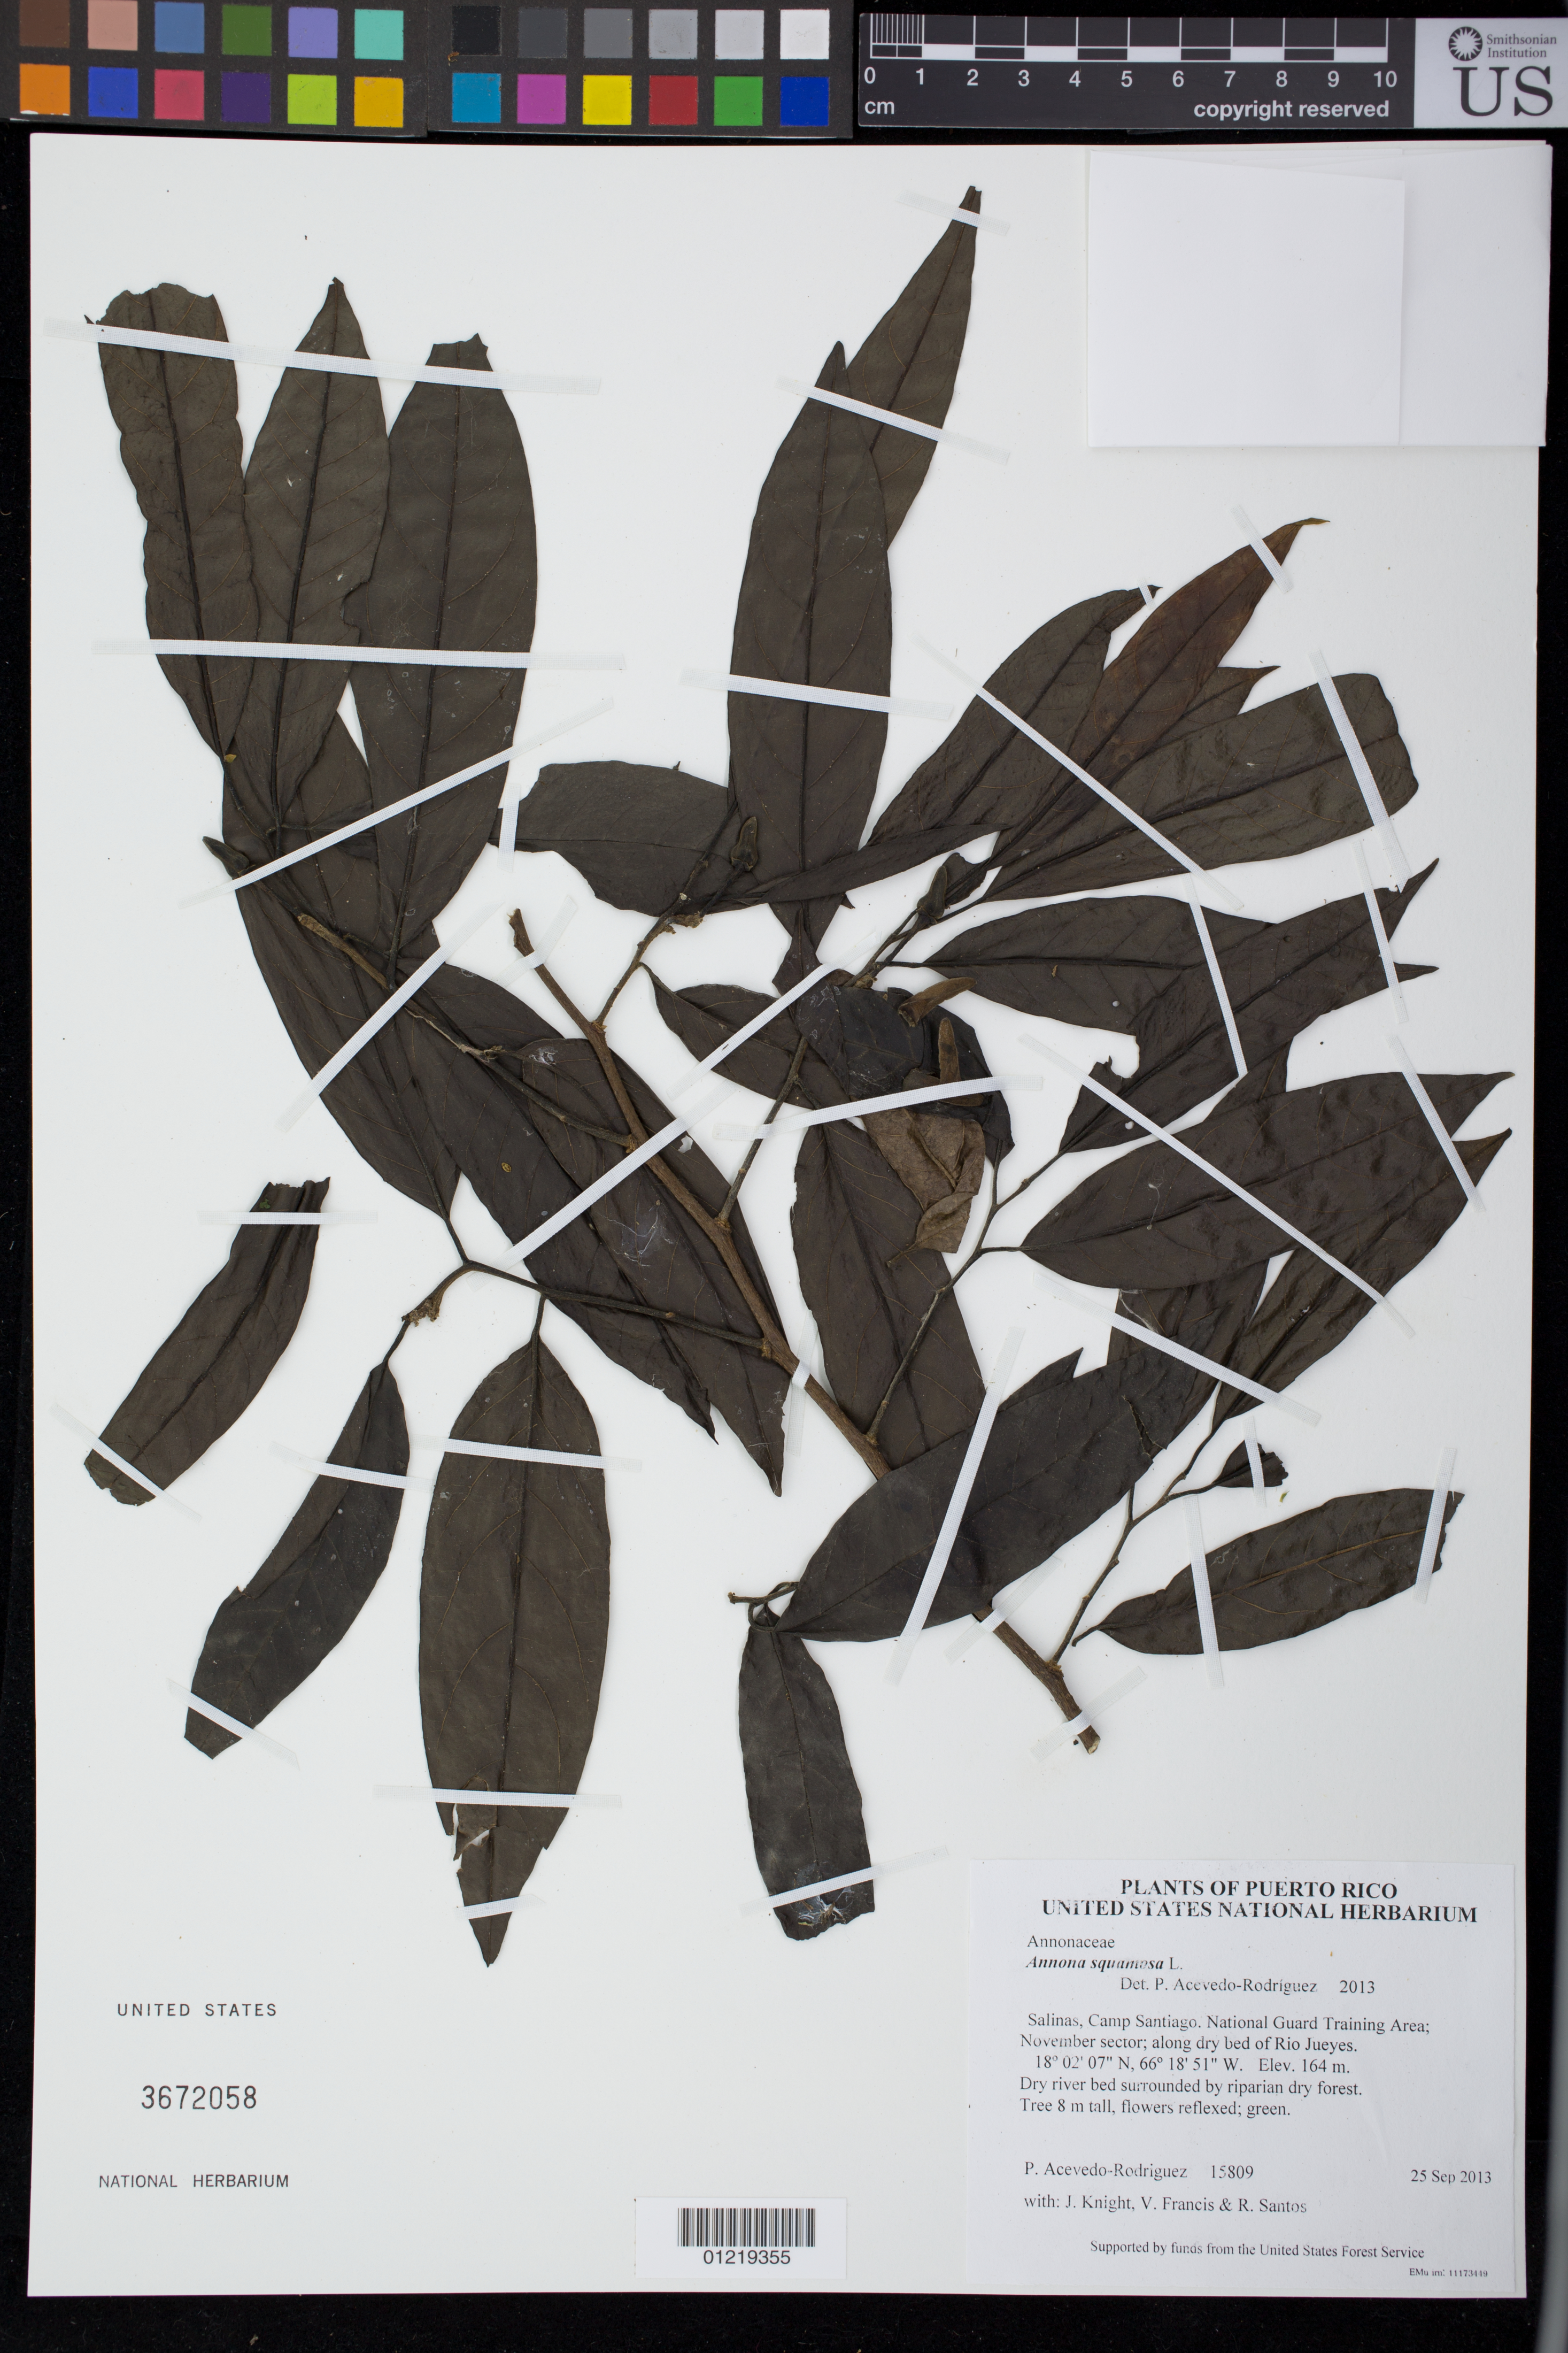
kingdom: Plantae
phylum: Tracheophyta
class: Magnoliopsida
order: Magnoliales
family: Annonaceae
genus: Annona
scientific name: Annona squamosa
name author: L.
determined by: Acevedo-Rodríguez, P., (BOT), Smithsonian Institution - National Museum of Natural History (UNITED STATES)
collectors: P. Acevedo-Rodr., J. Knight, V. Francis & R. Santos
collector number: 15809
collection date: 2013-09-25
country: Puerto Rico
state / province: Salinas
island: Puerto Rico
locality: Camp Santiago. National Guard Training Area; November sector; along dry bed of Rio Jueyes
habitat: Dry river bed surrounded by riparian dry forest.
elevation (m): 164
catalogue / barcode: US 3672058